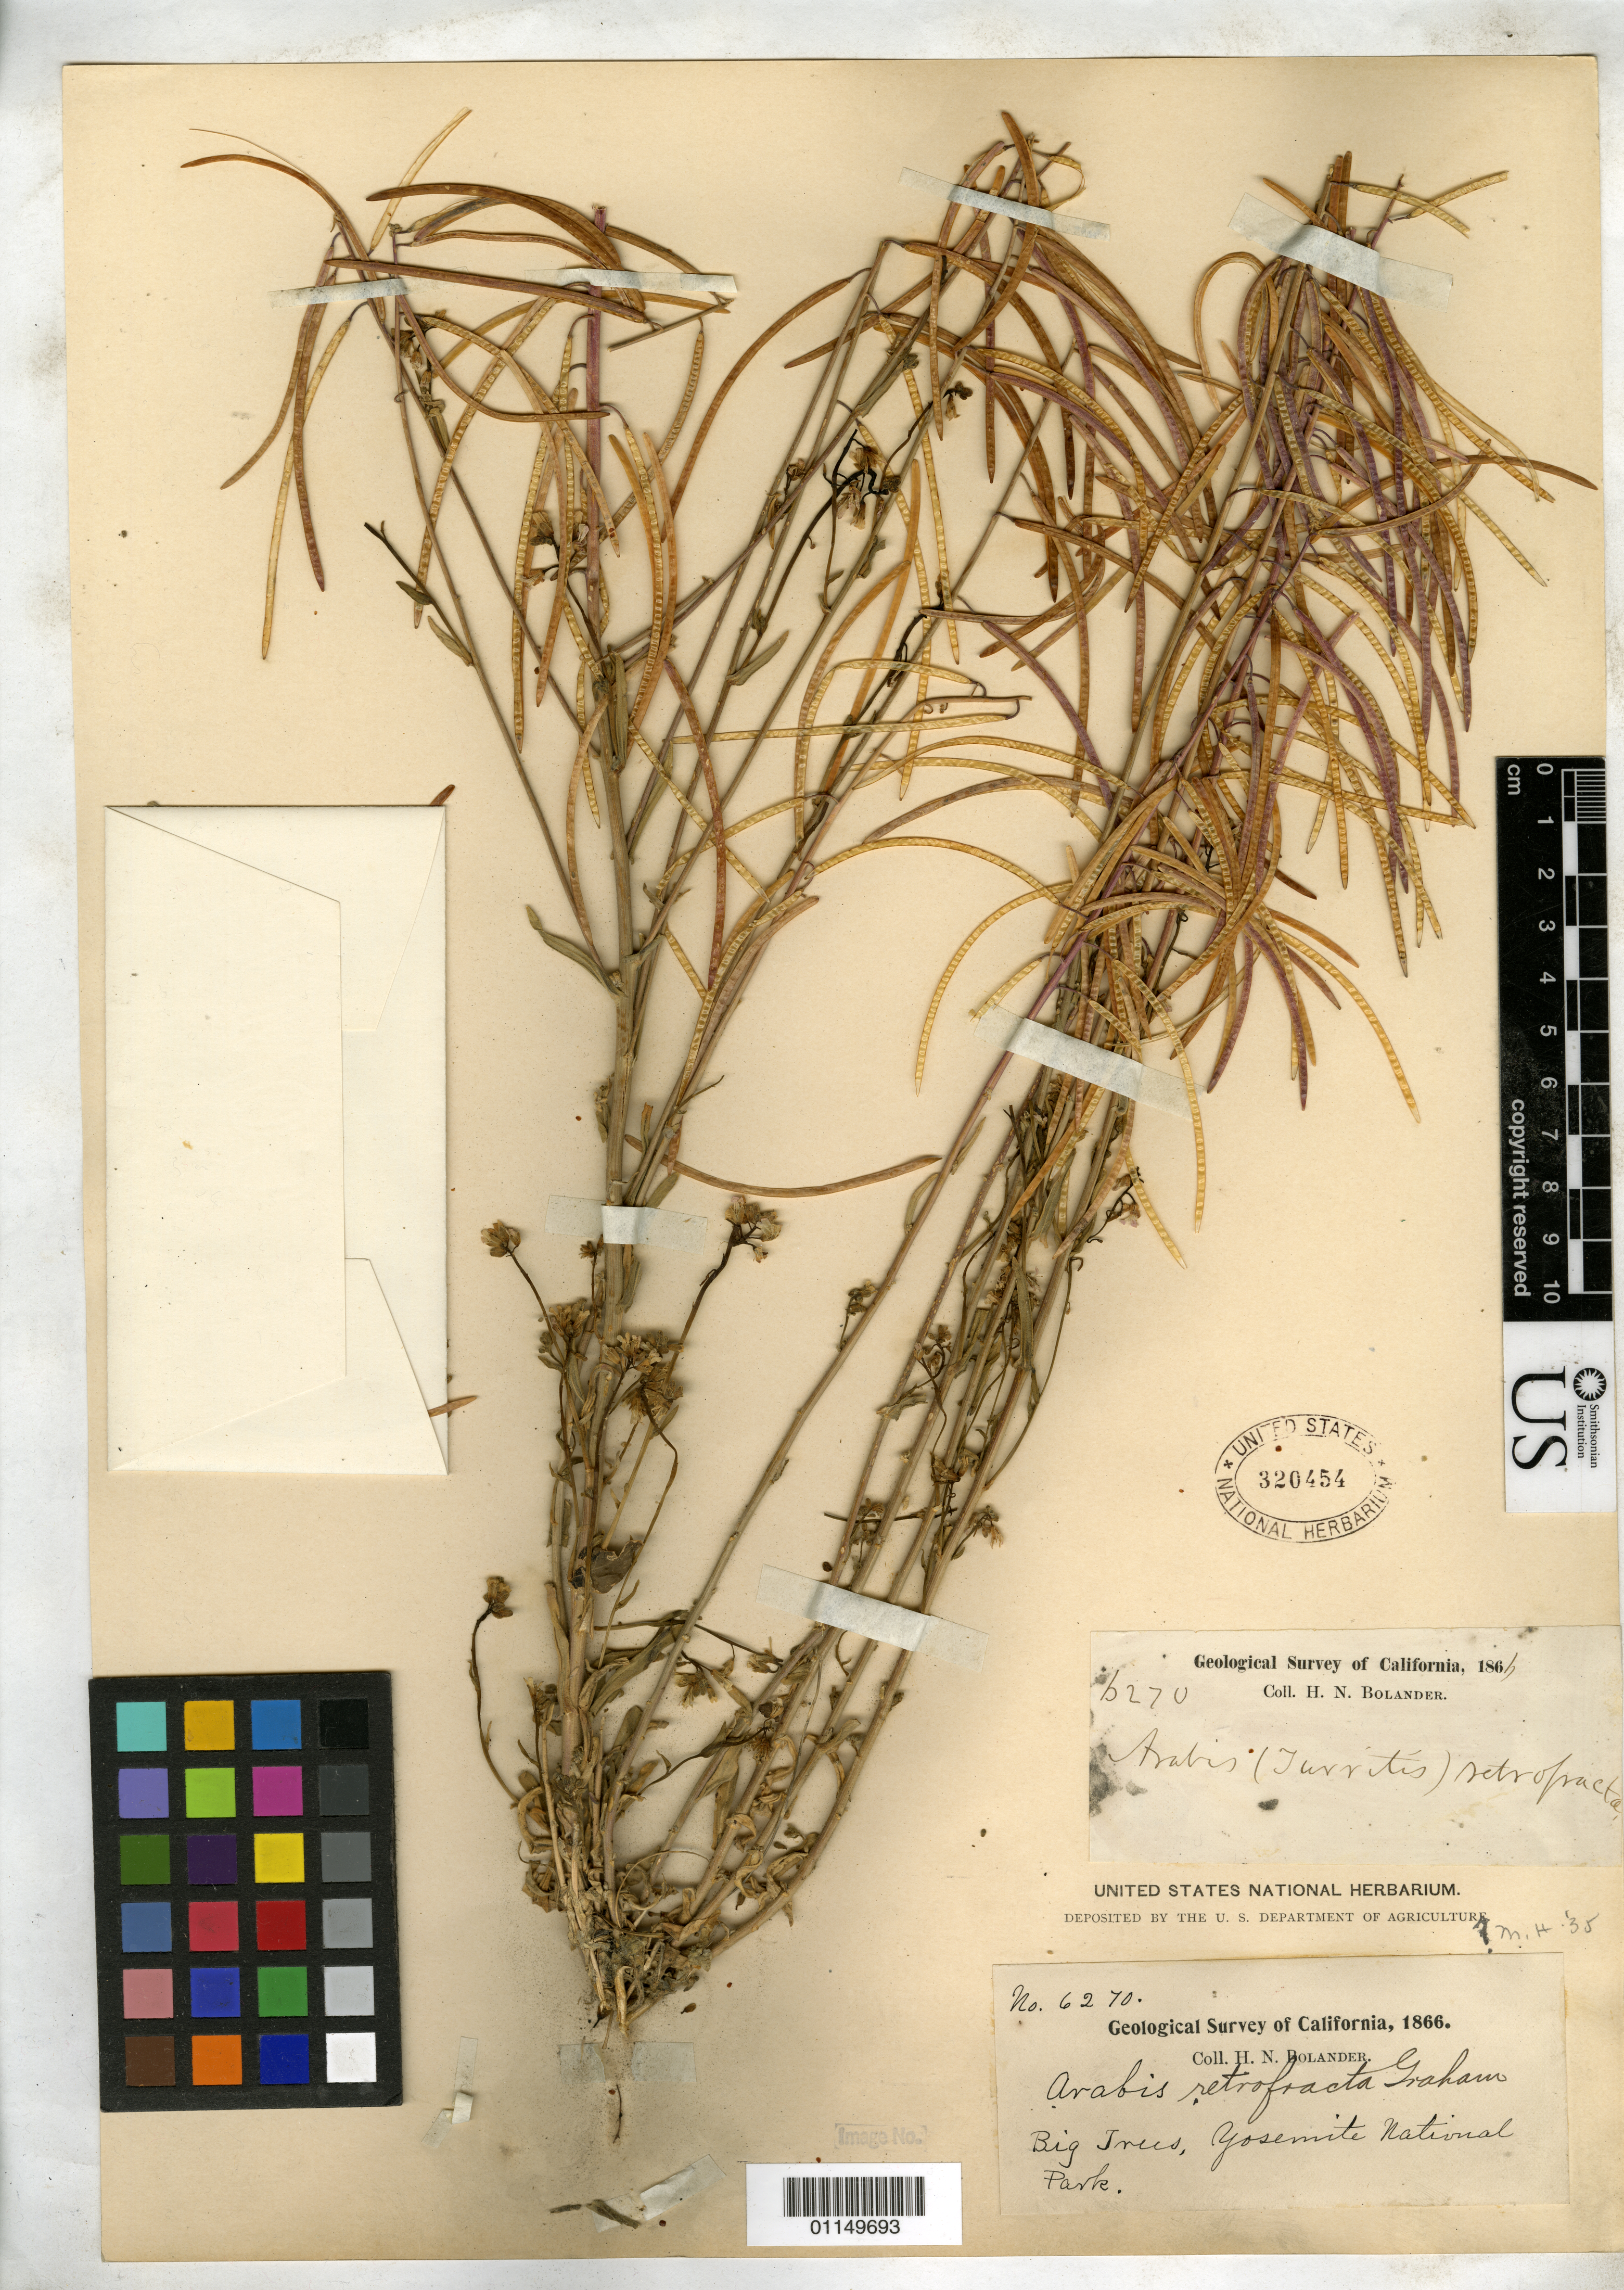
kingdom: Plantae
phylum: Tracheophyta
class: Magnoliopsida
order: Brassicales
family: Brassicaceae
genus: Arabis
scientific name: Arabis sparsiflora var. subvillosa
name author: (S. Watson) Rollins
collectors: H. Bolander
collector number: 6270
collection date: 1866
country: United States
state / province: California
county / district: Mariposa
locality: Yosemite National Park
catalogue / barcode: US 320454